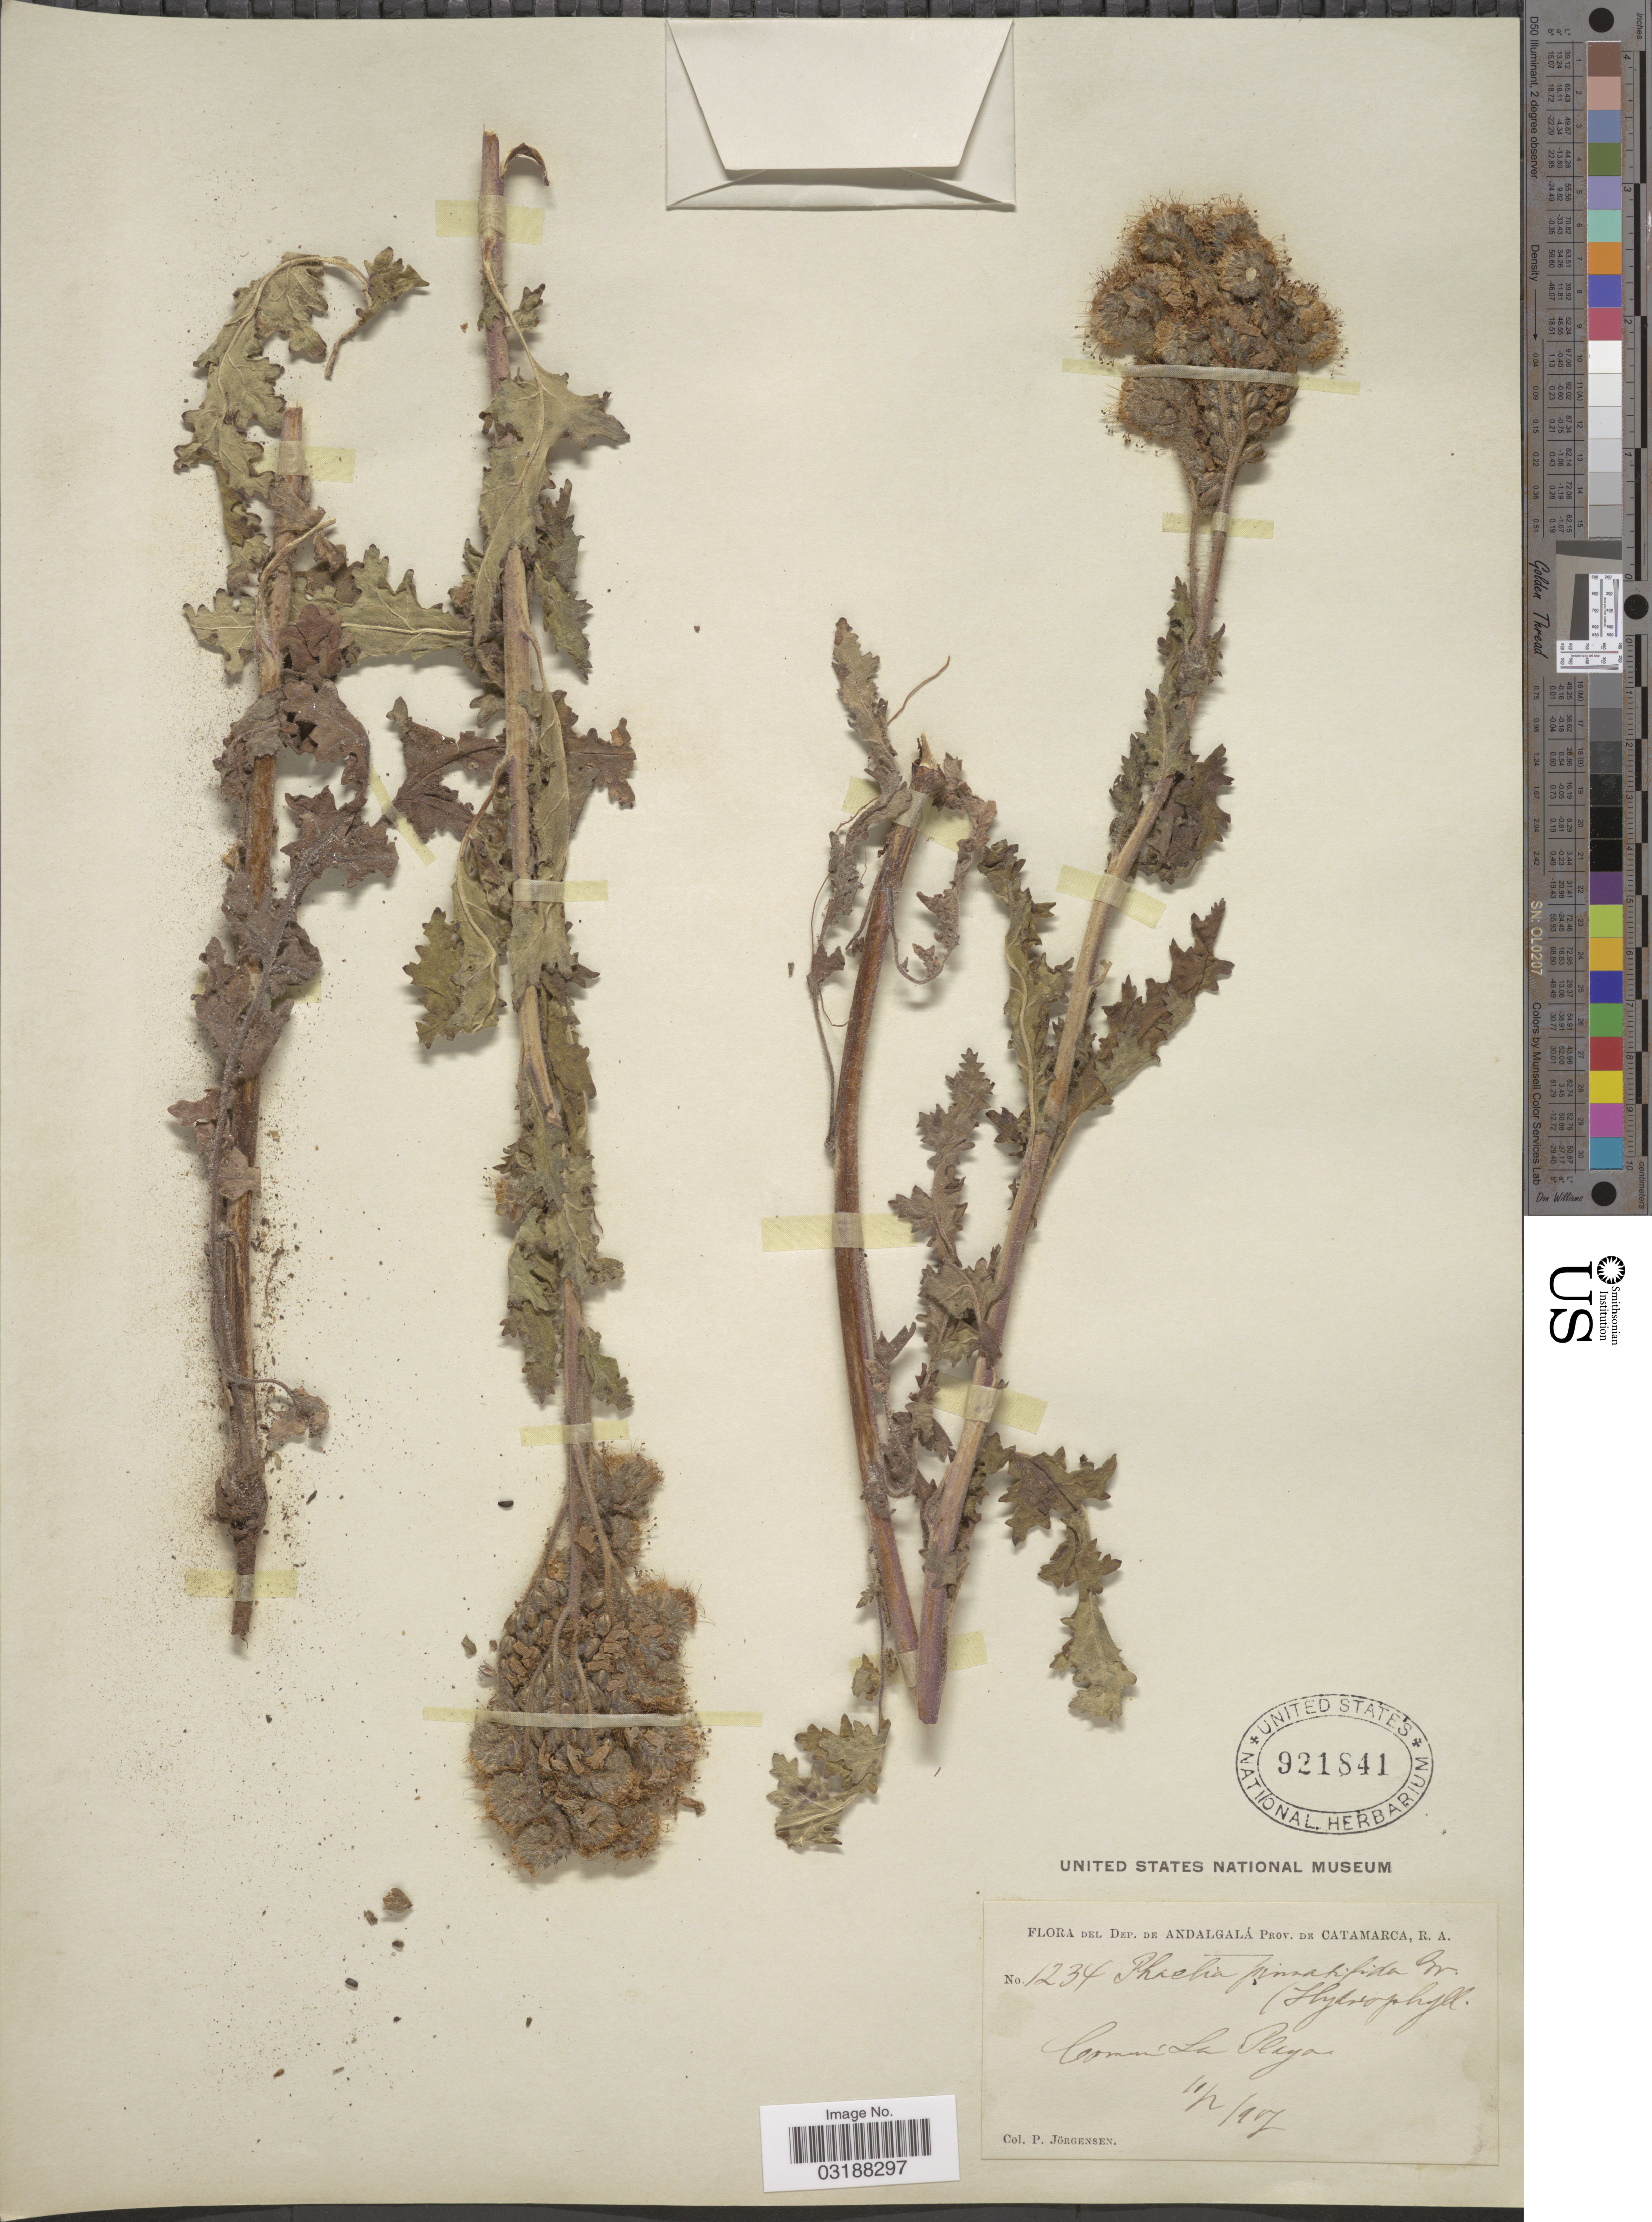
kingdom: Plantae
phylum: Tracheophyta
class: Magnoliopsida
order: Boraginales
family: Hydrophyllaceae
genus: Phacelia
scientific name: Phacelia pinnatifida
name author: Griseb. ex Wedd.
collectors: P. Jörgensen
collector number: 1234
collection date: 1907-02-11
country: Argentina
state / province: Catamarca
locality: Dep. de Andalgalá, Prov. de Catamarca. Commún La Playa.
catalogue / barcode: US 921841